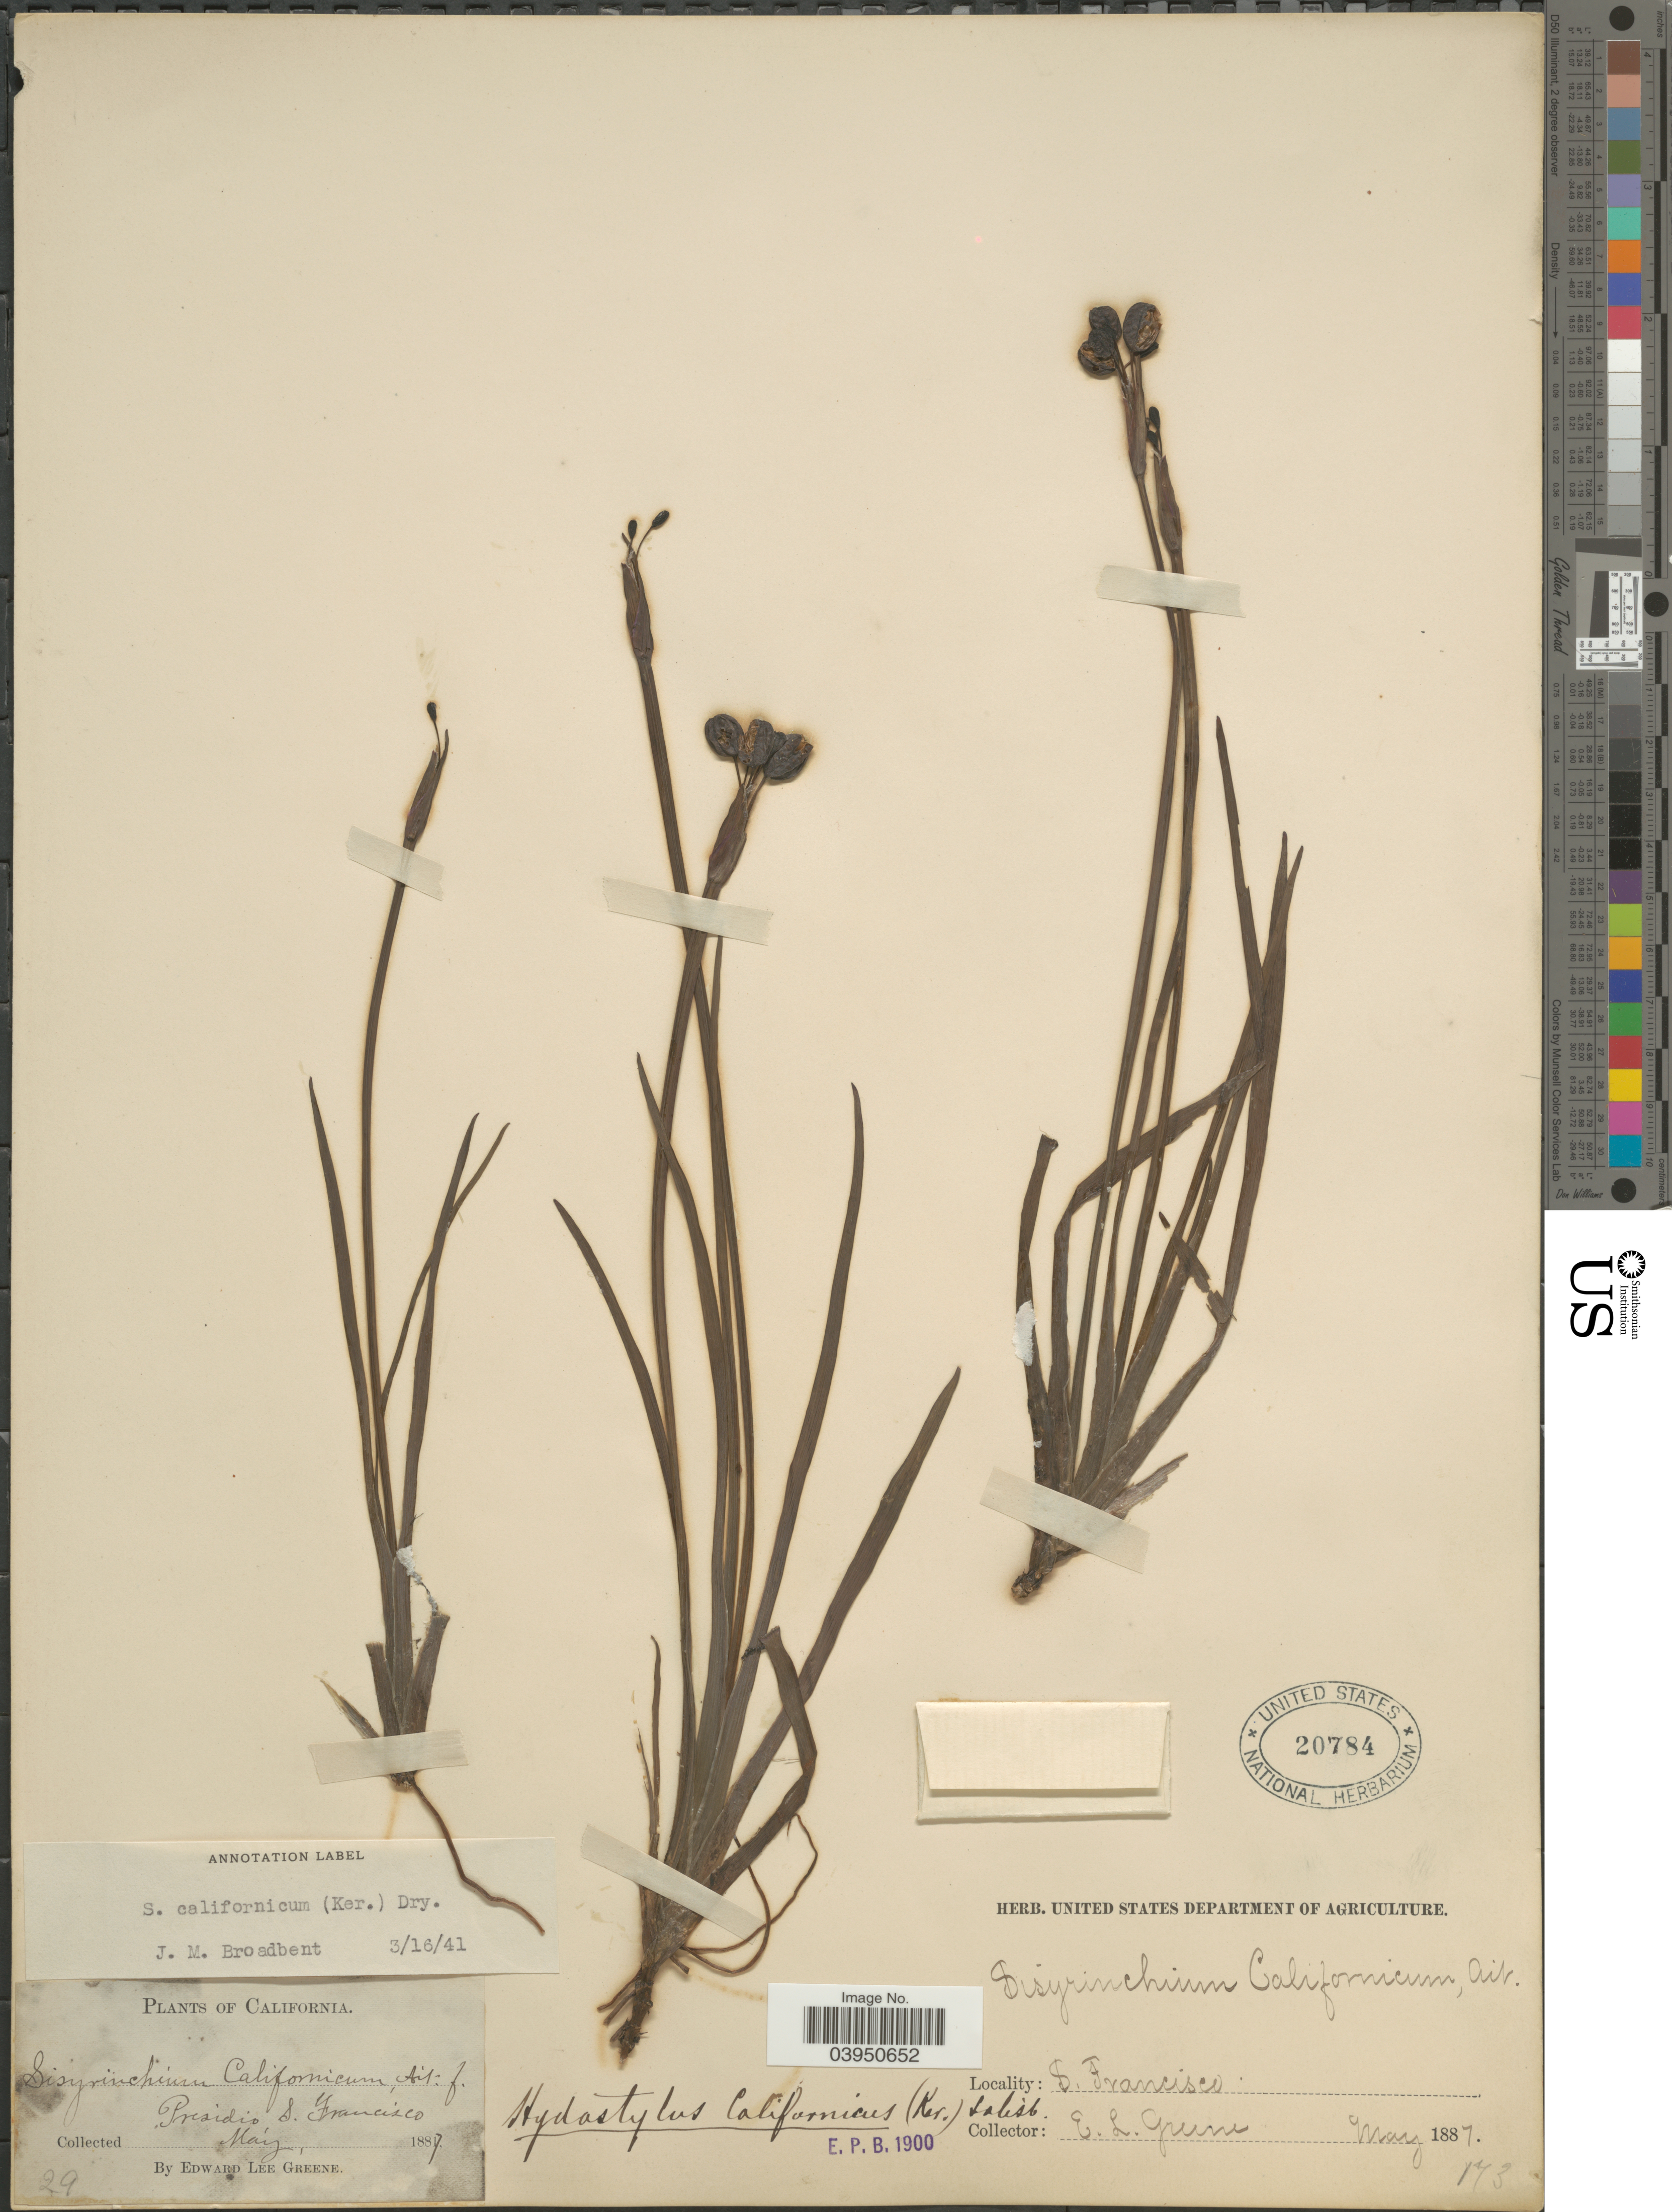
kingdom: Plantae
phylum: Tracheophyta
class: Liliopsida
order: Asparagales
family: Iridaceae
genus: Sisyrinchium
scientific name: Sisyrinchium californicum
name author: (Ker Gawl.) Dryand.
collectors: E. L. Greene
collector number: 29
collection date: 1887-05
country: United States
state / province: California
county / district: San Francisco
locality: Presidio, S. Francisco.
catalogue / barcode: US 20784